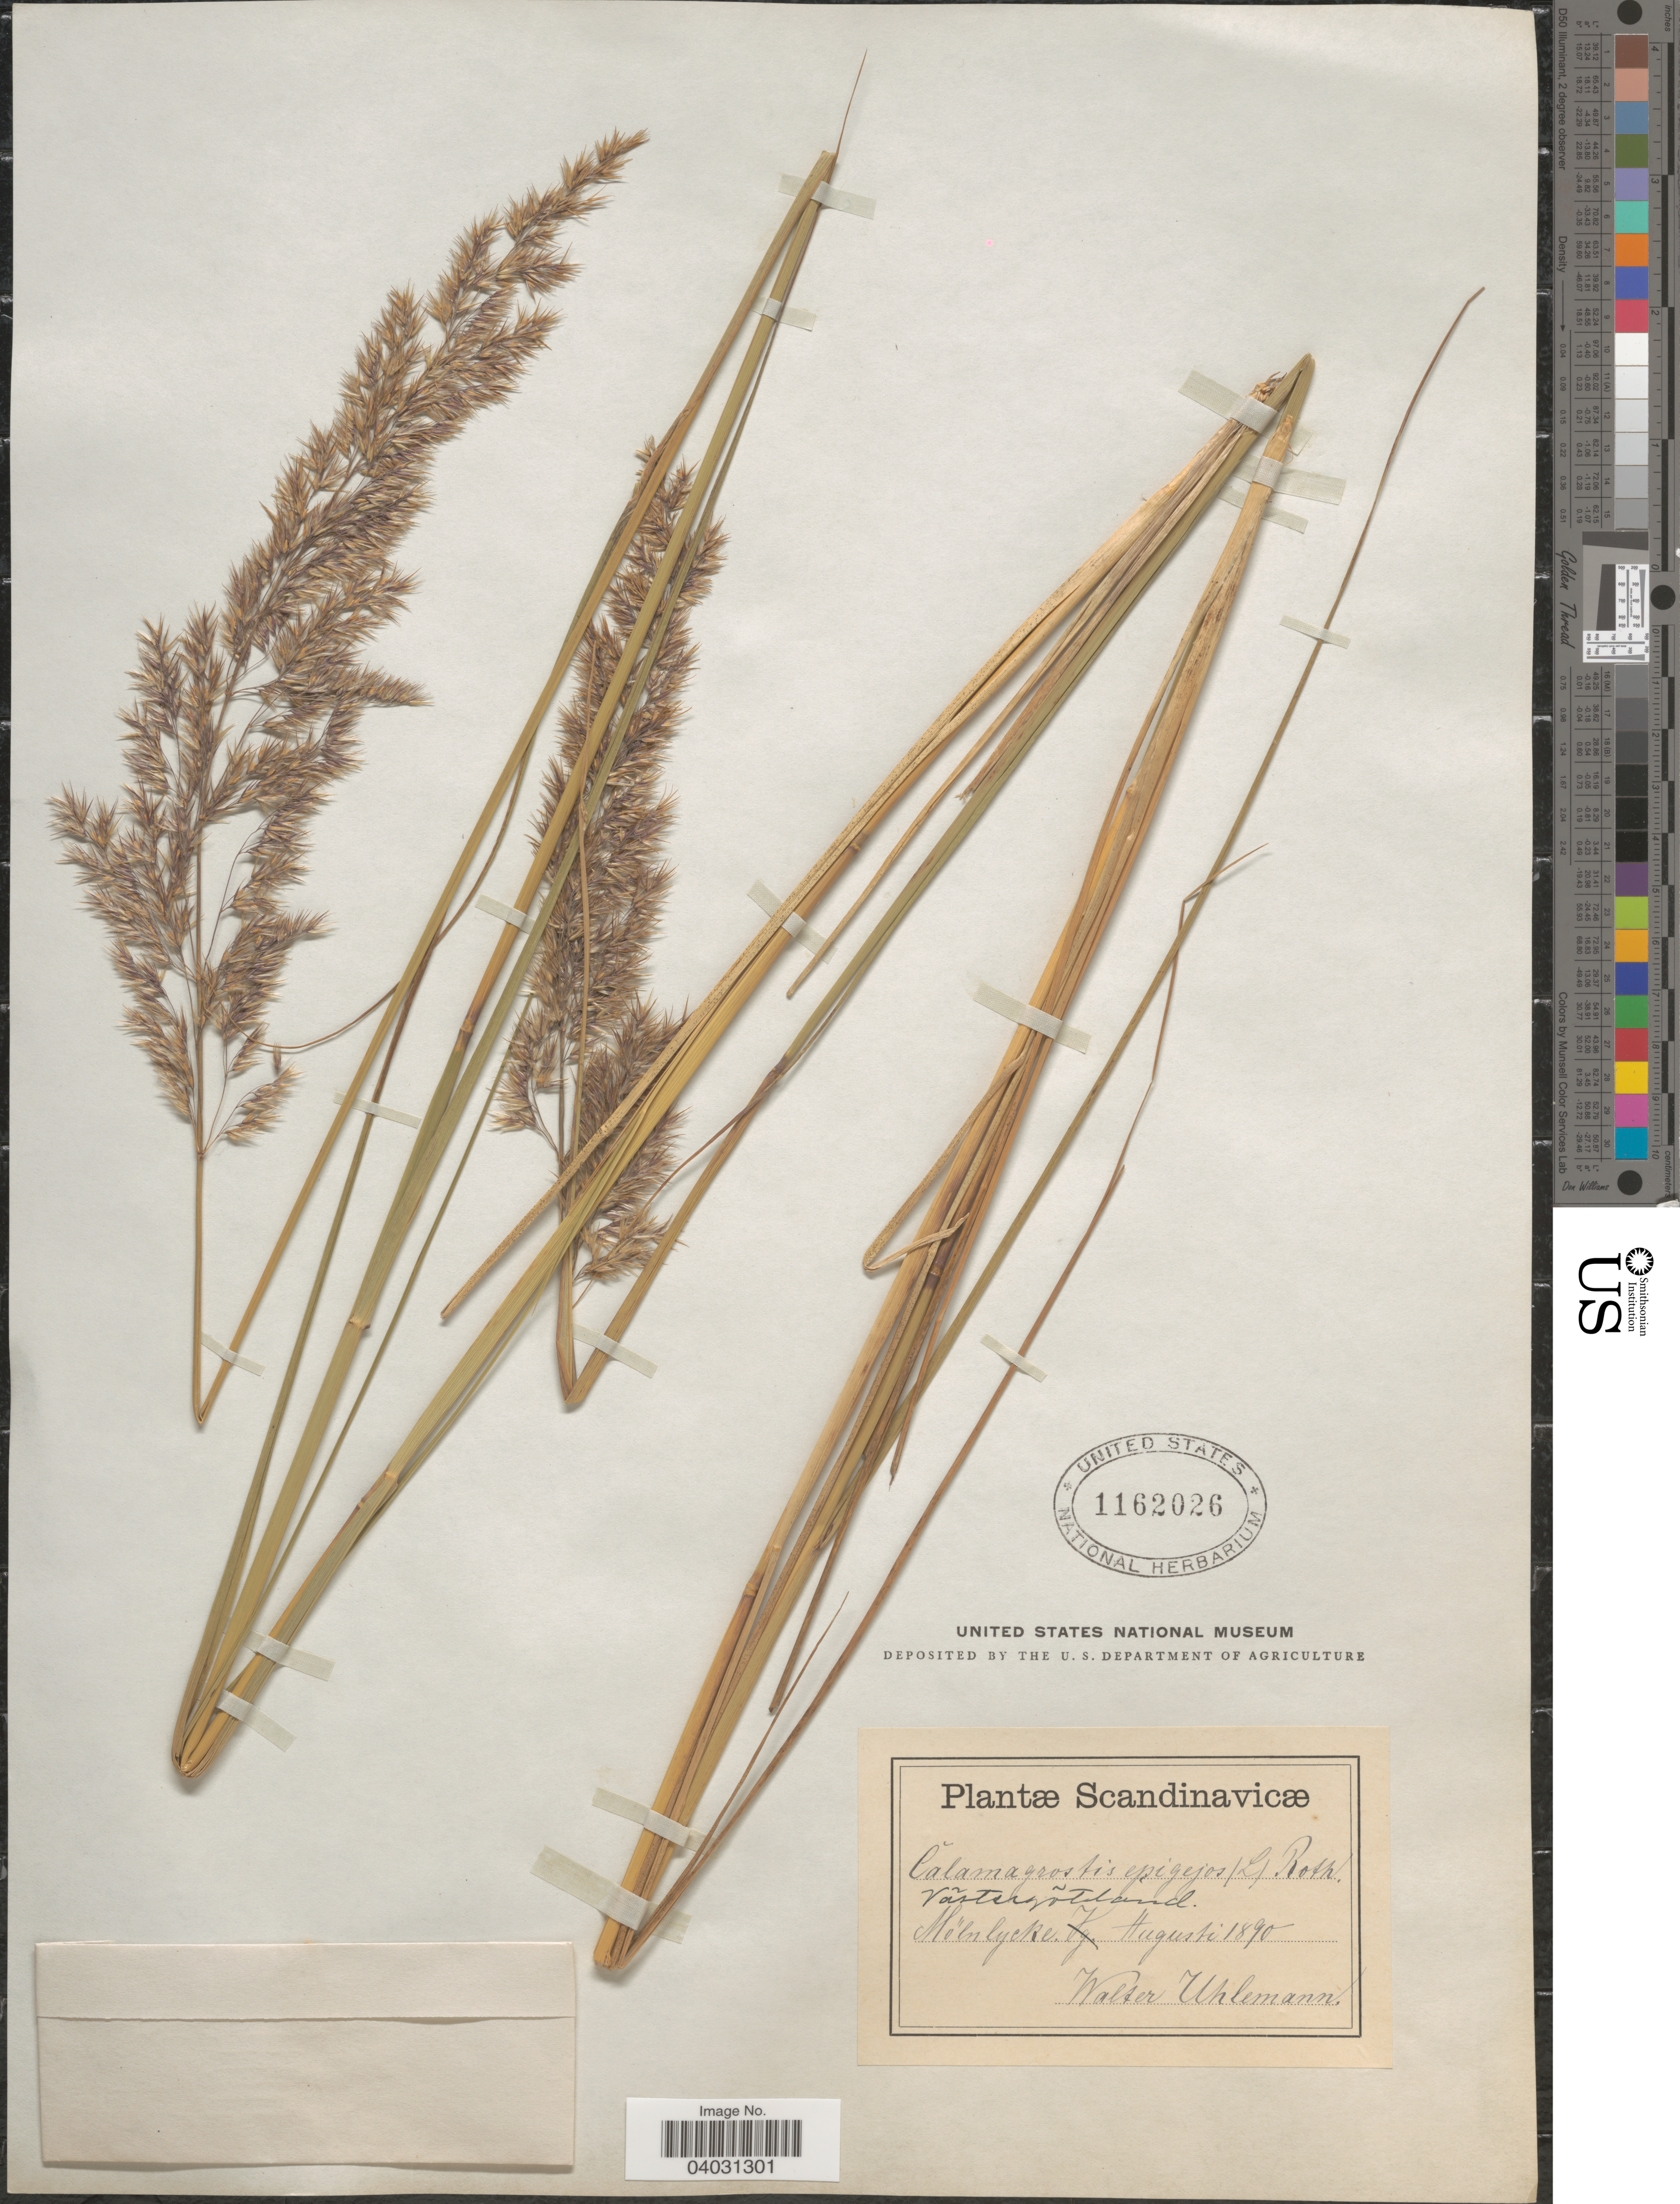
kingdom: Plantae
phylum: Tracheophyta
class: Liliopsida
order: Poales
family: Poaceae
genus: Calamagrostis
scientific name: Calamagrostis epigeios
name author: (L.) Roth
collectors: W. Uhlemann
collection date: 1890-08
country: Sweden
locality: Vãstergõtland. Scandinavicæ. Mölnlycke.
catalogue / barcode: US 1162026